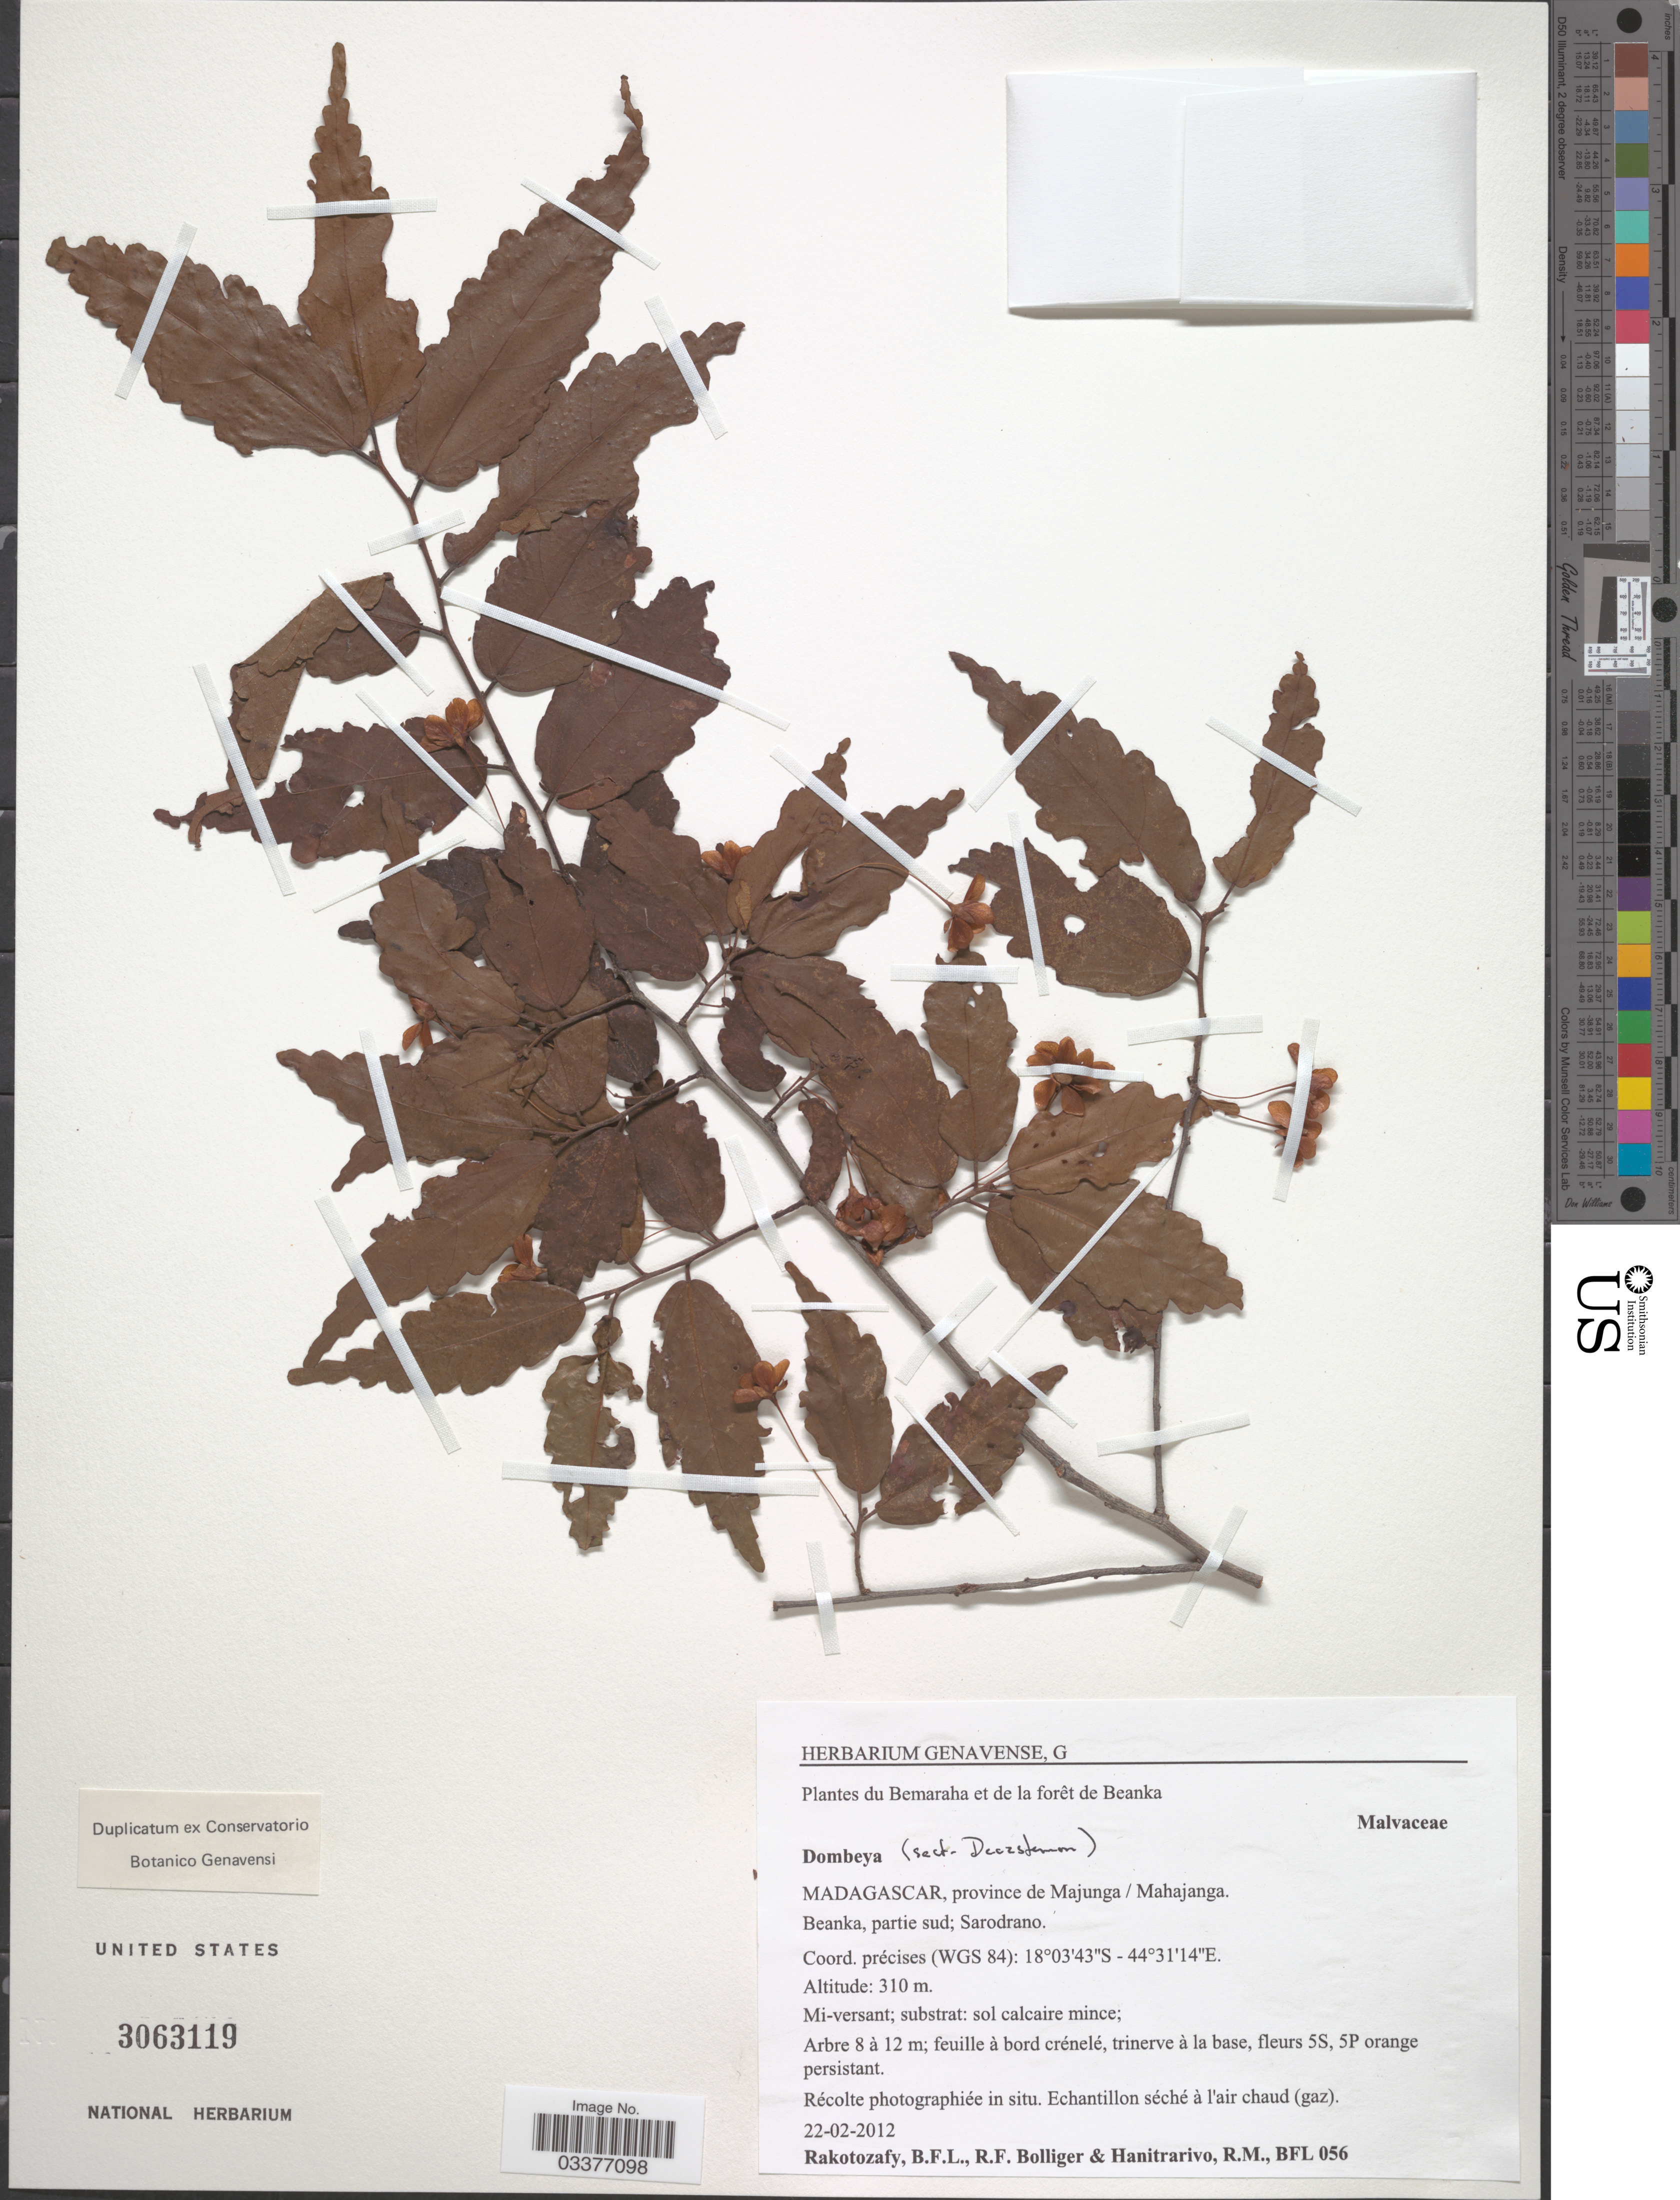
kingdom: Plantae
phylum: Tracheophyta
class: Magnoliopsida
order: Malvales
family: Malvaceae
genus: Dombeya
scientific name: Dombeya sp.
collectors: B. Rakotozafy, R. Bolliger & R. Hanitrarivo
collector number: BFL 056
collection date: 2012-02-22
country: Madagascar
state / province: Melaky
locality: Province de Majunga/ Mahajanga. Beanka, partie sud; Sarodrano.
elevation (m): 310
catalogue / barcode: US 3063119